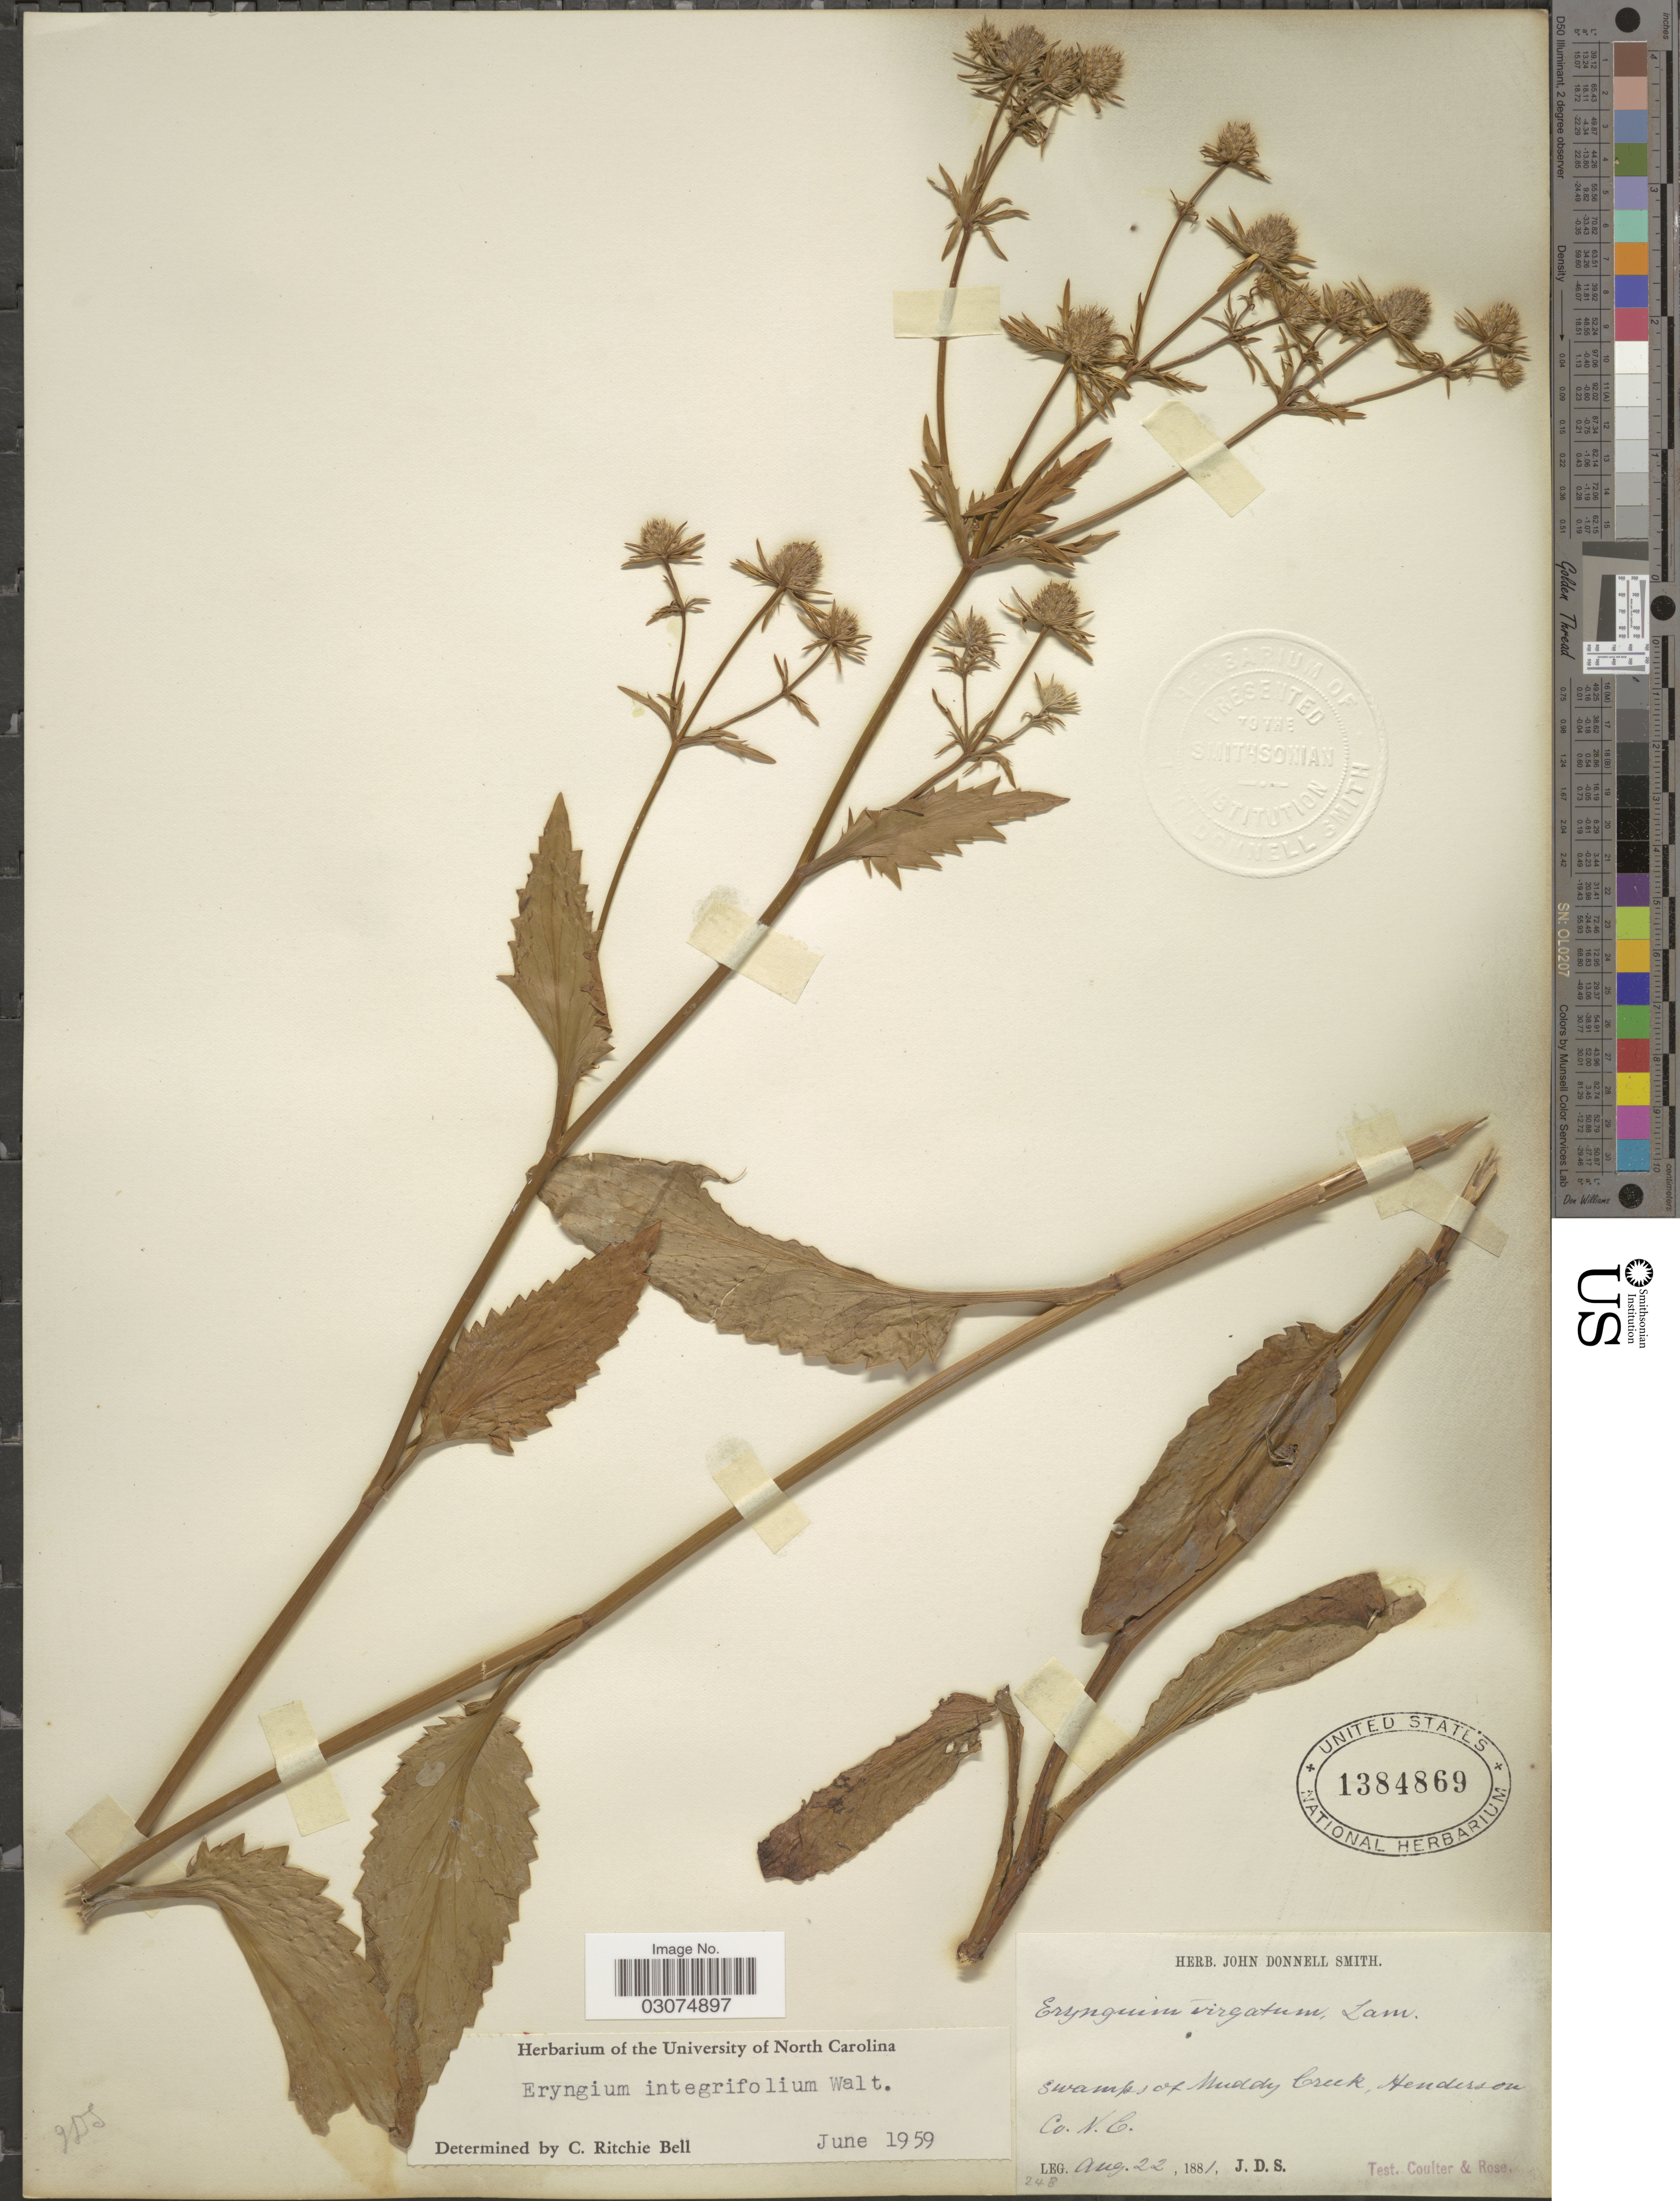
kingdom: Plantae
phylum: Tracheophyta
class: Magnoliopsida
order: Apiales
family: Apiaceae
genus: Eryngium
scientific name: Eryngium integrifolium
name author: Walter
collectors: J. Donnell Smith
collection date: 1881-08-22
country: United States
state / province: North Carolina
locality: Swamps of Muddy Creek, Henderson Co. N. C.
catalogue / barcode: US 1384869